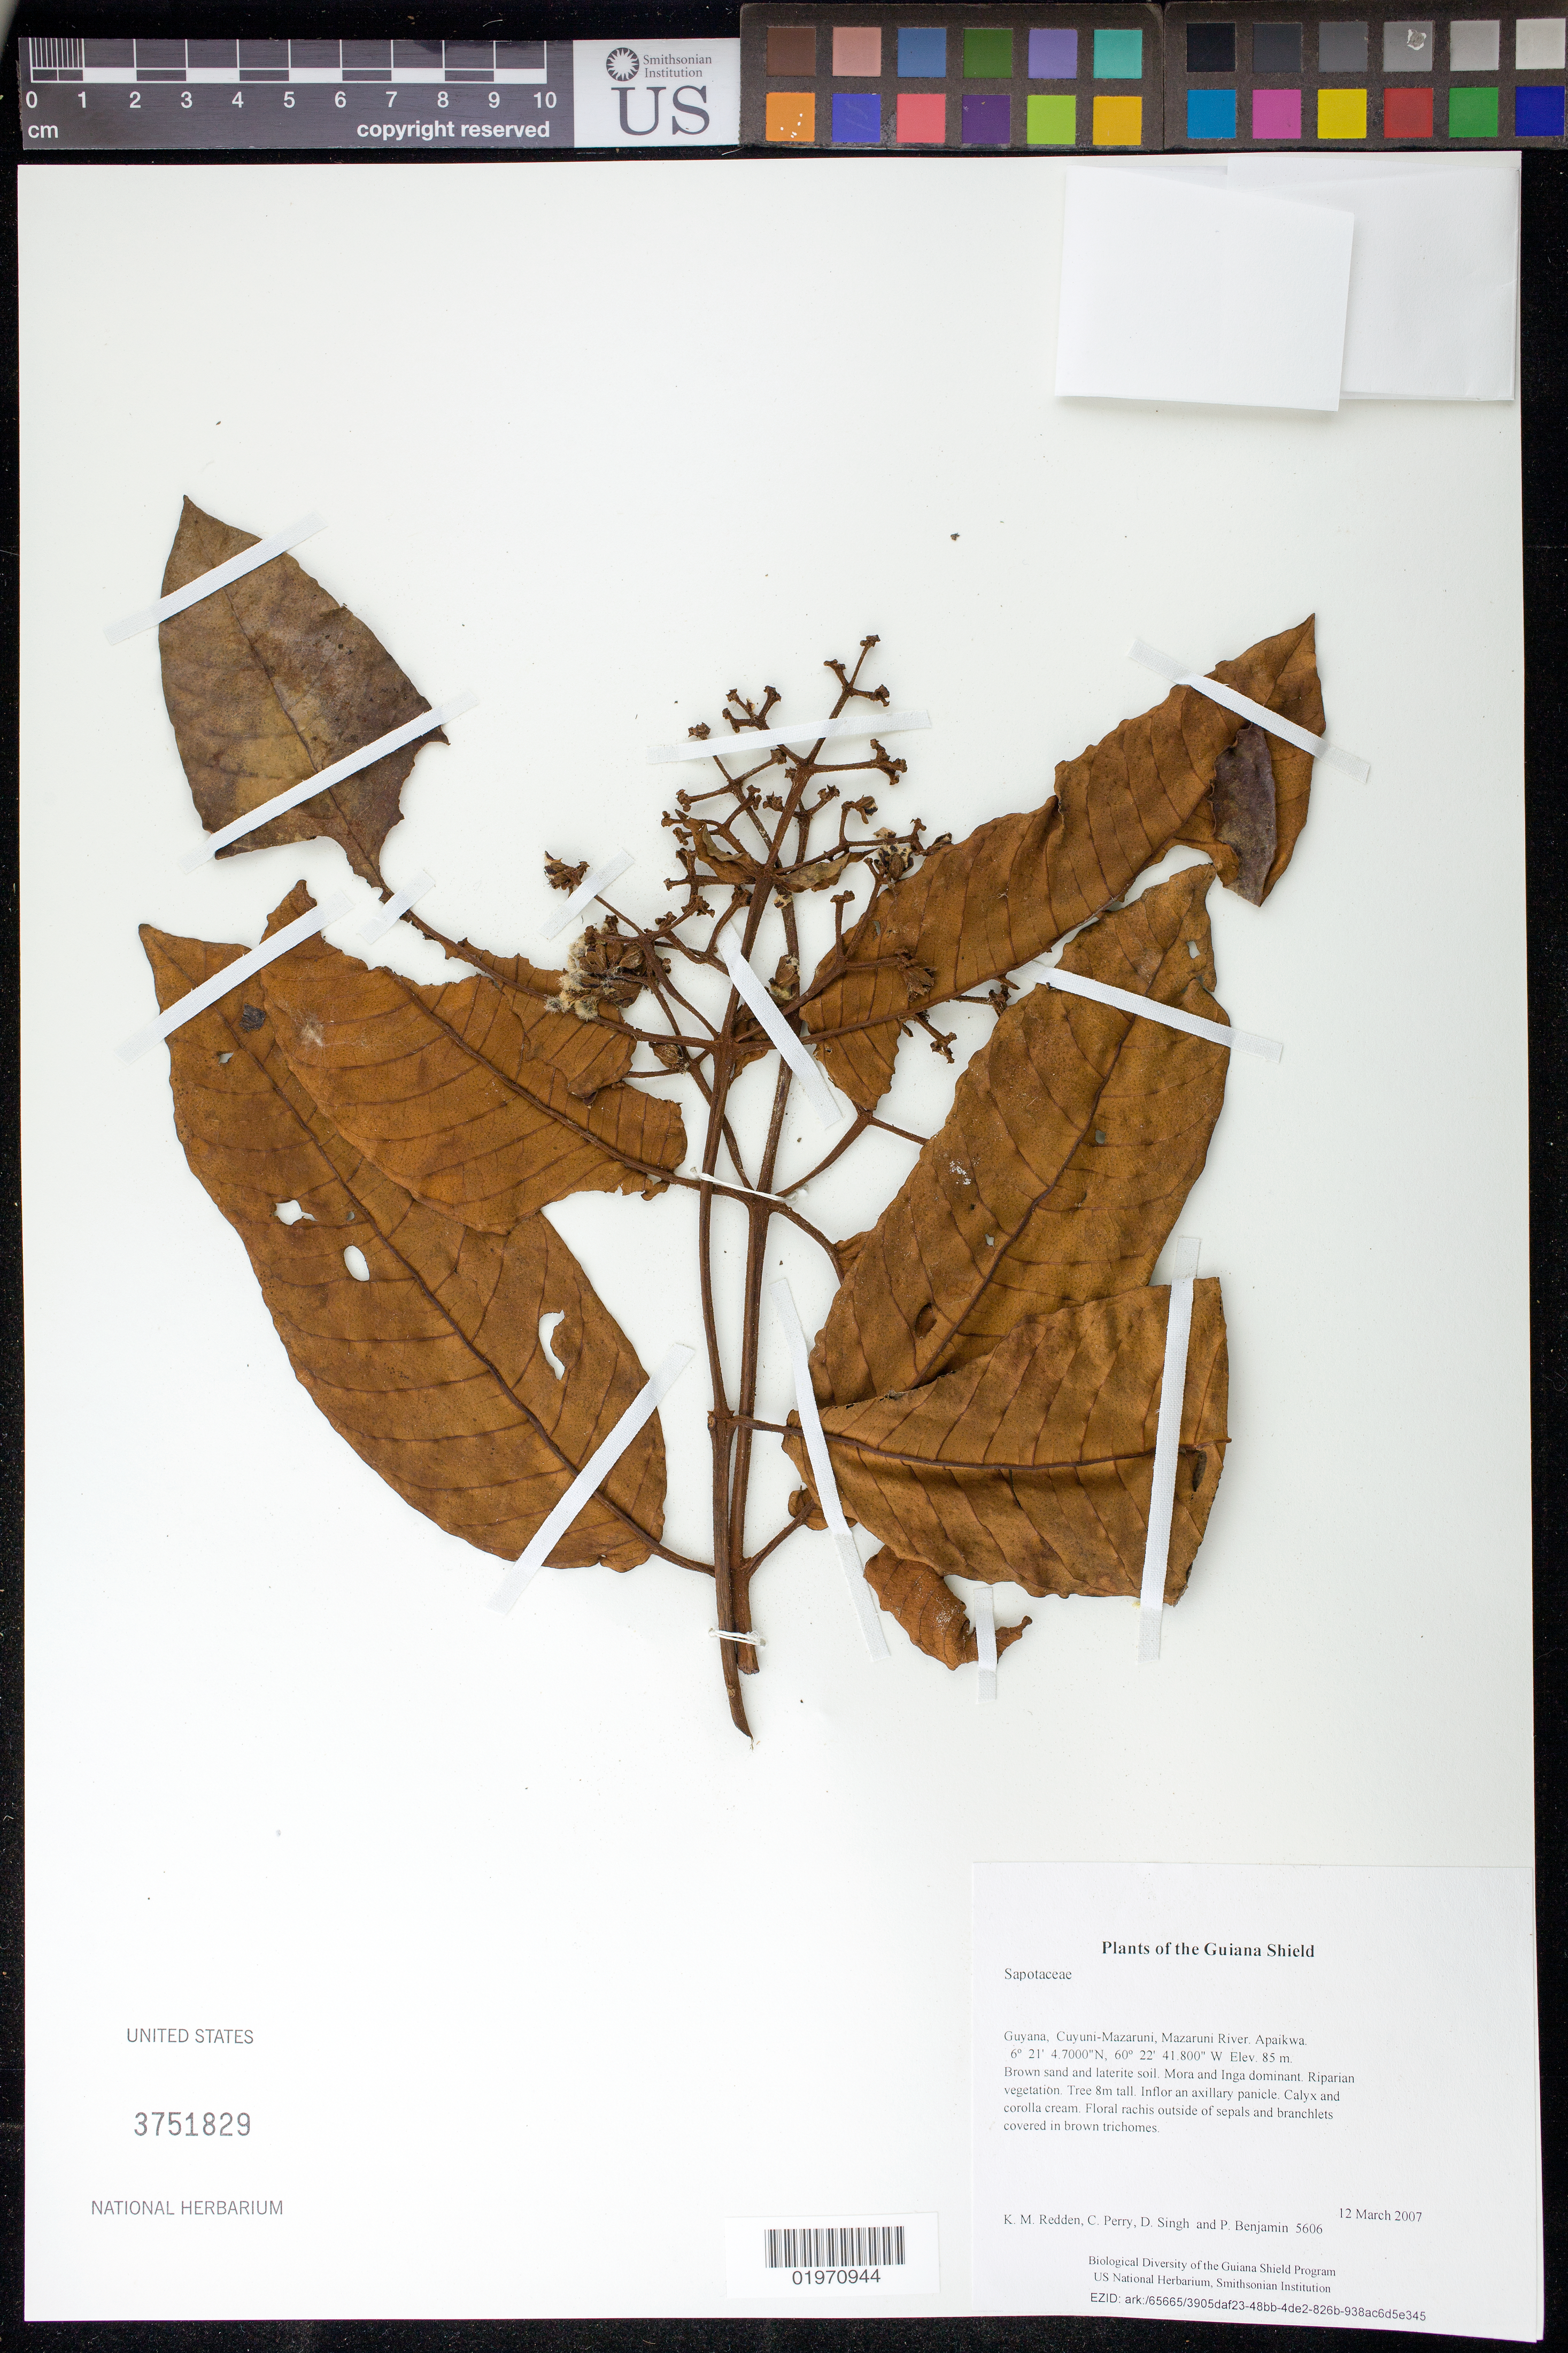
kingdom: Plantae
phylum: Tracheophyta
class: Magnoliopsida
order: Ericales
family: Sapotaceae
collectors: K. M. Redden, C. Perry, D. Singh & P. Benjamin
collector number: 5606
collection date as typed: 12 March 2007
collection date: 2007-03-12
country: Guyana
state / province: Cuyuni-Mazaruni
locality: Mazaruni River. Apaikwa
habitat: Brown sand and laterite soil. Mora and Inga dominant. Riparian vegetation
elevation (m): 85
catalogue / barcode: US 3751829